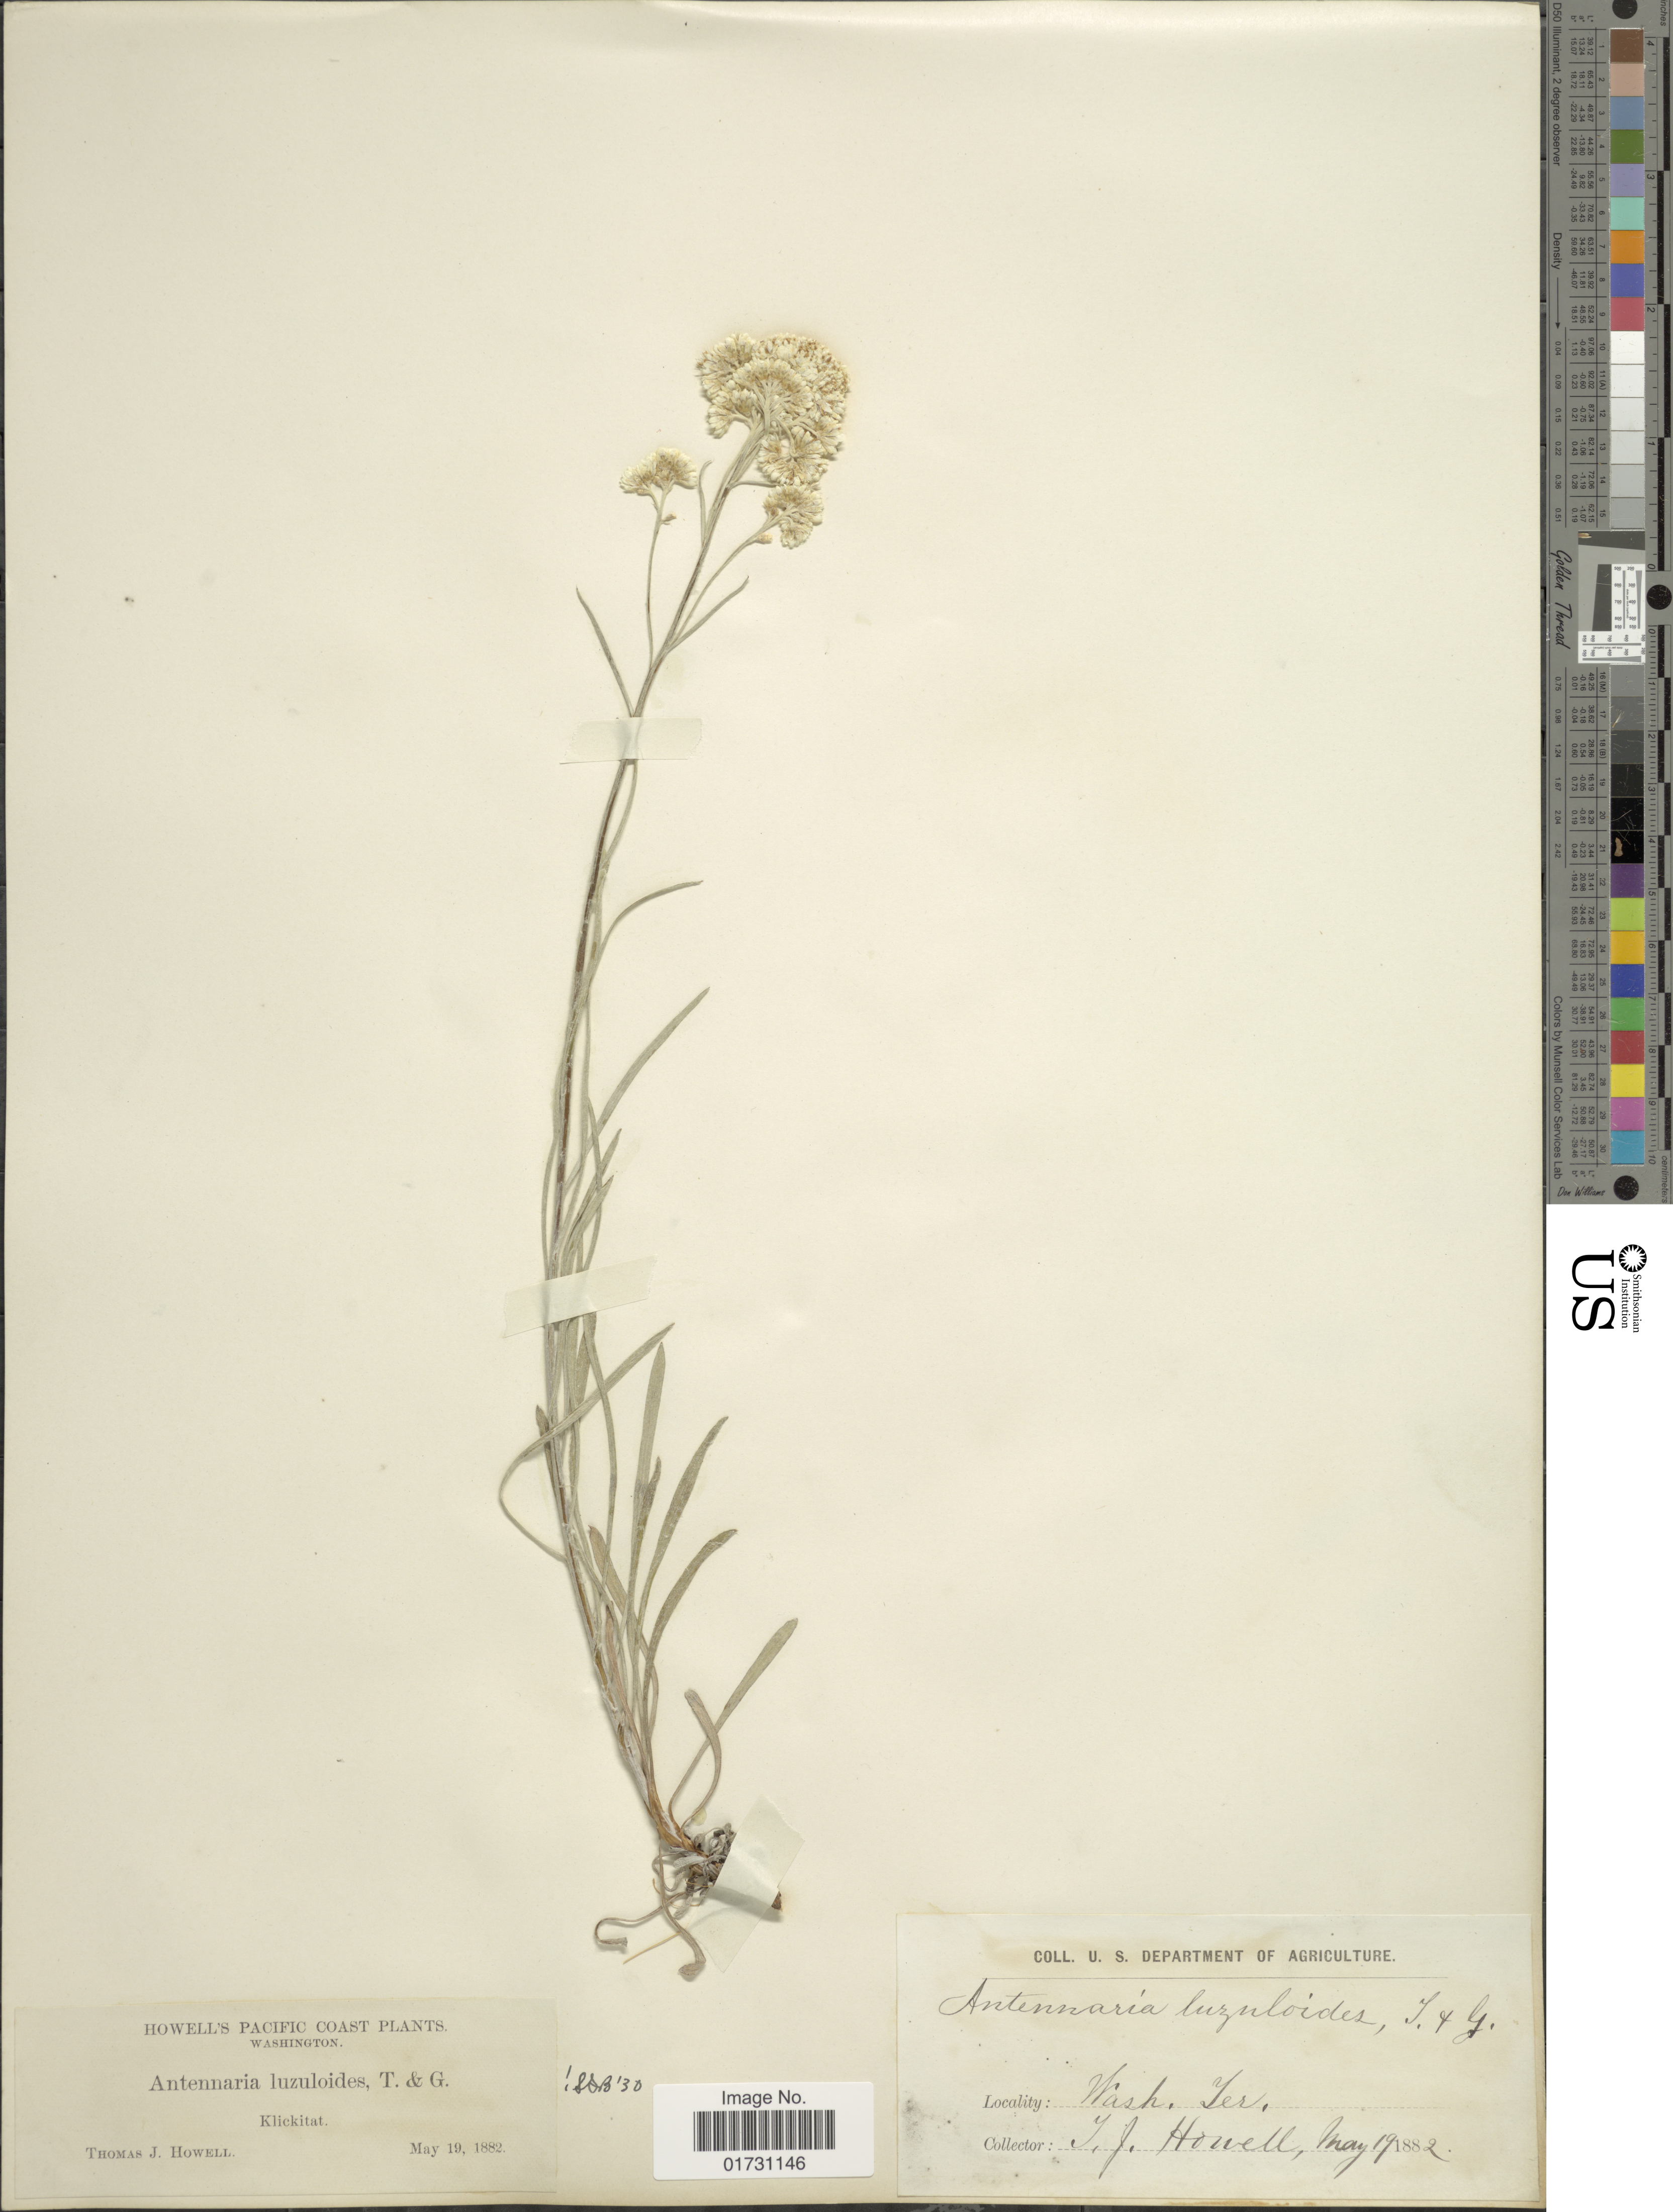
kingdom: Plantae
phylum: Tracheophyta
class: Magnoliopsida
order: Asterales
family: Asteraceae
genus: Antennaria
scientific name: Antennaria luzuloides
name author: Torr. & A. Gray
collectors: T. J. Howell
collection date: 1882-05-19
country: United States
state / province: Washington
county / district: Klickitat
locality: Howell's Pacific Coast, Klickitat